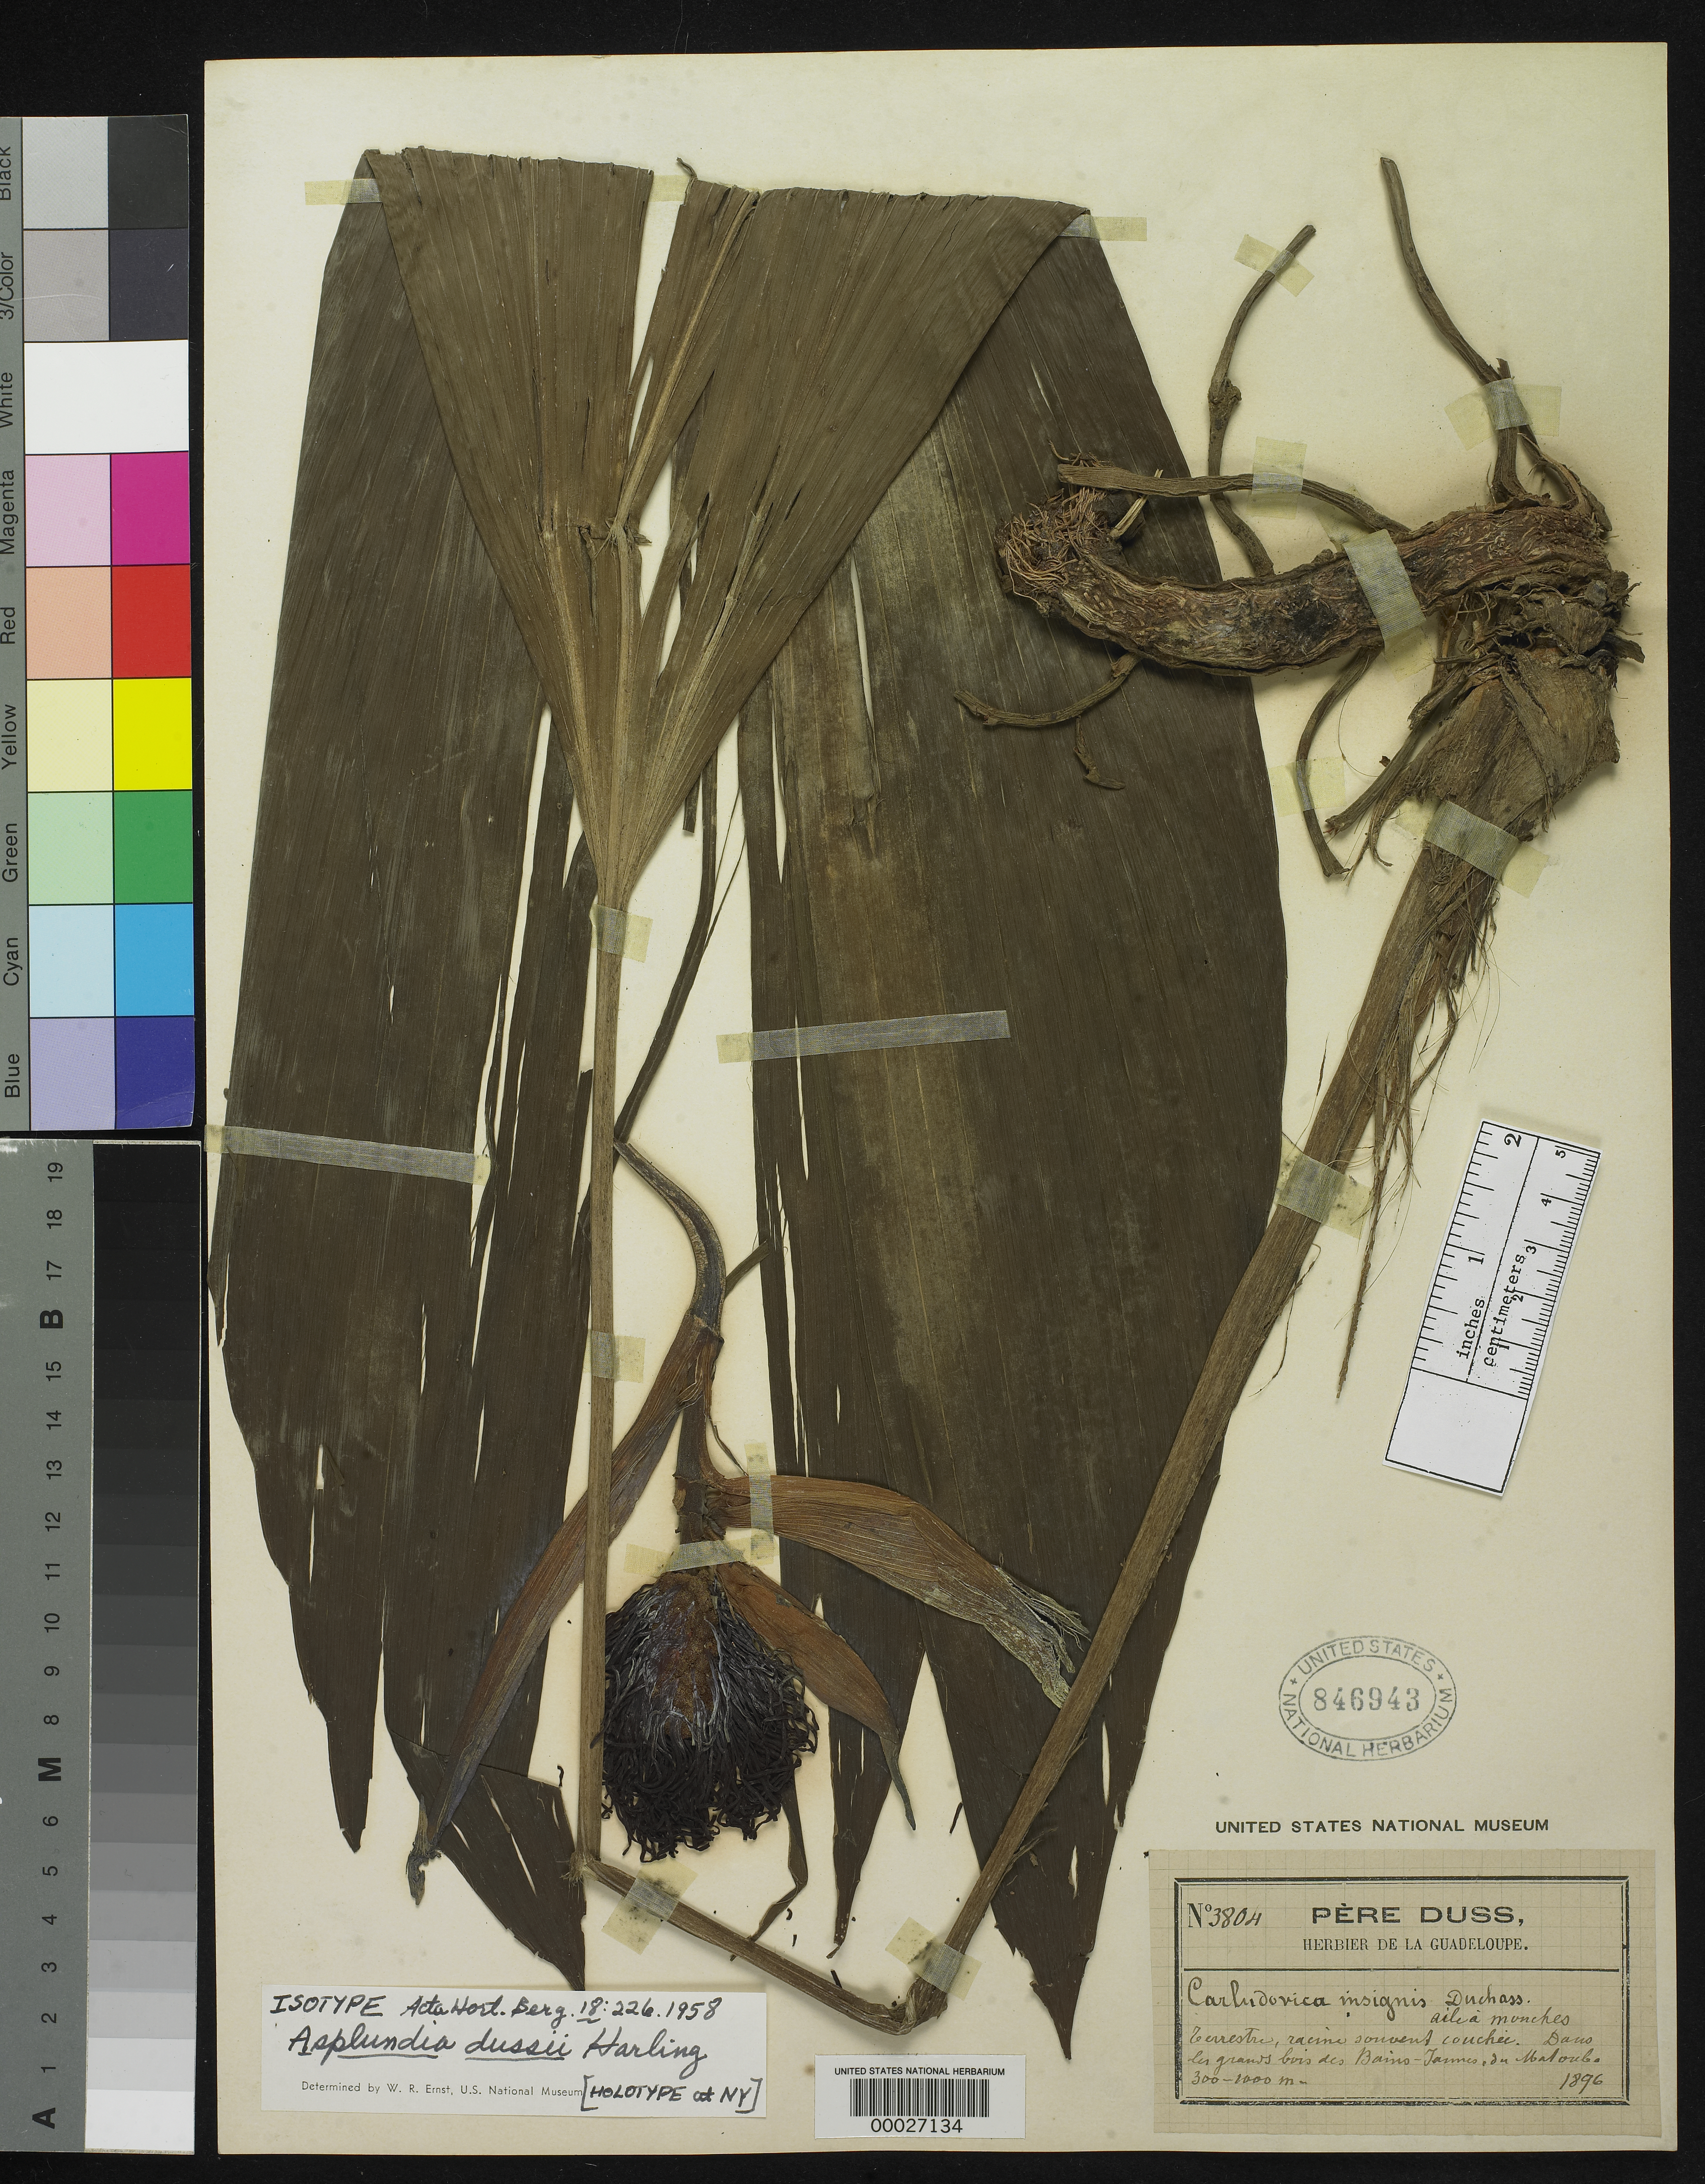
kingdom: Plantae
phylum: Tracheophyta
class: Liliopsida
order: Pandanales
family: Cyclanthaceae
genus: Asplundia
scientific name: Asplundia dussii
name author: Harling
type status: Isotype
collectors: Père Duss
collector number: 3804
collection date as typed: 1896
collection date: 1896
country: Guadeloupe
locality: Bains-jaunes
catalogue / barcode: US 846943